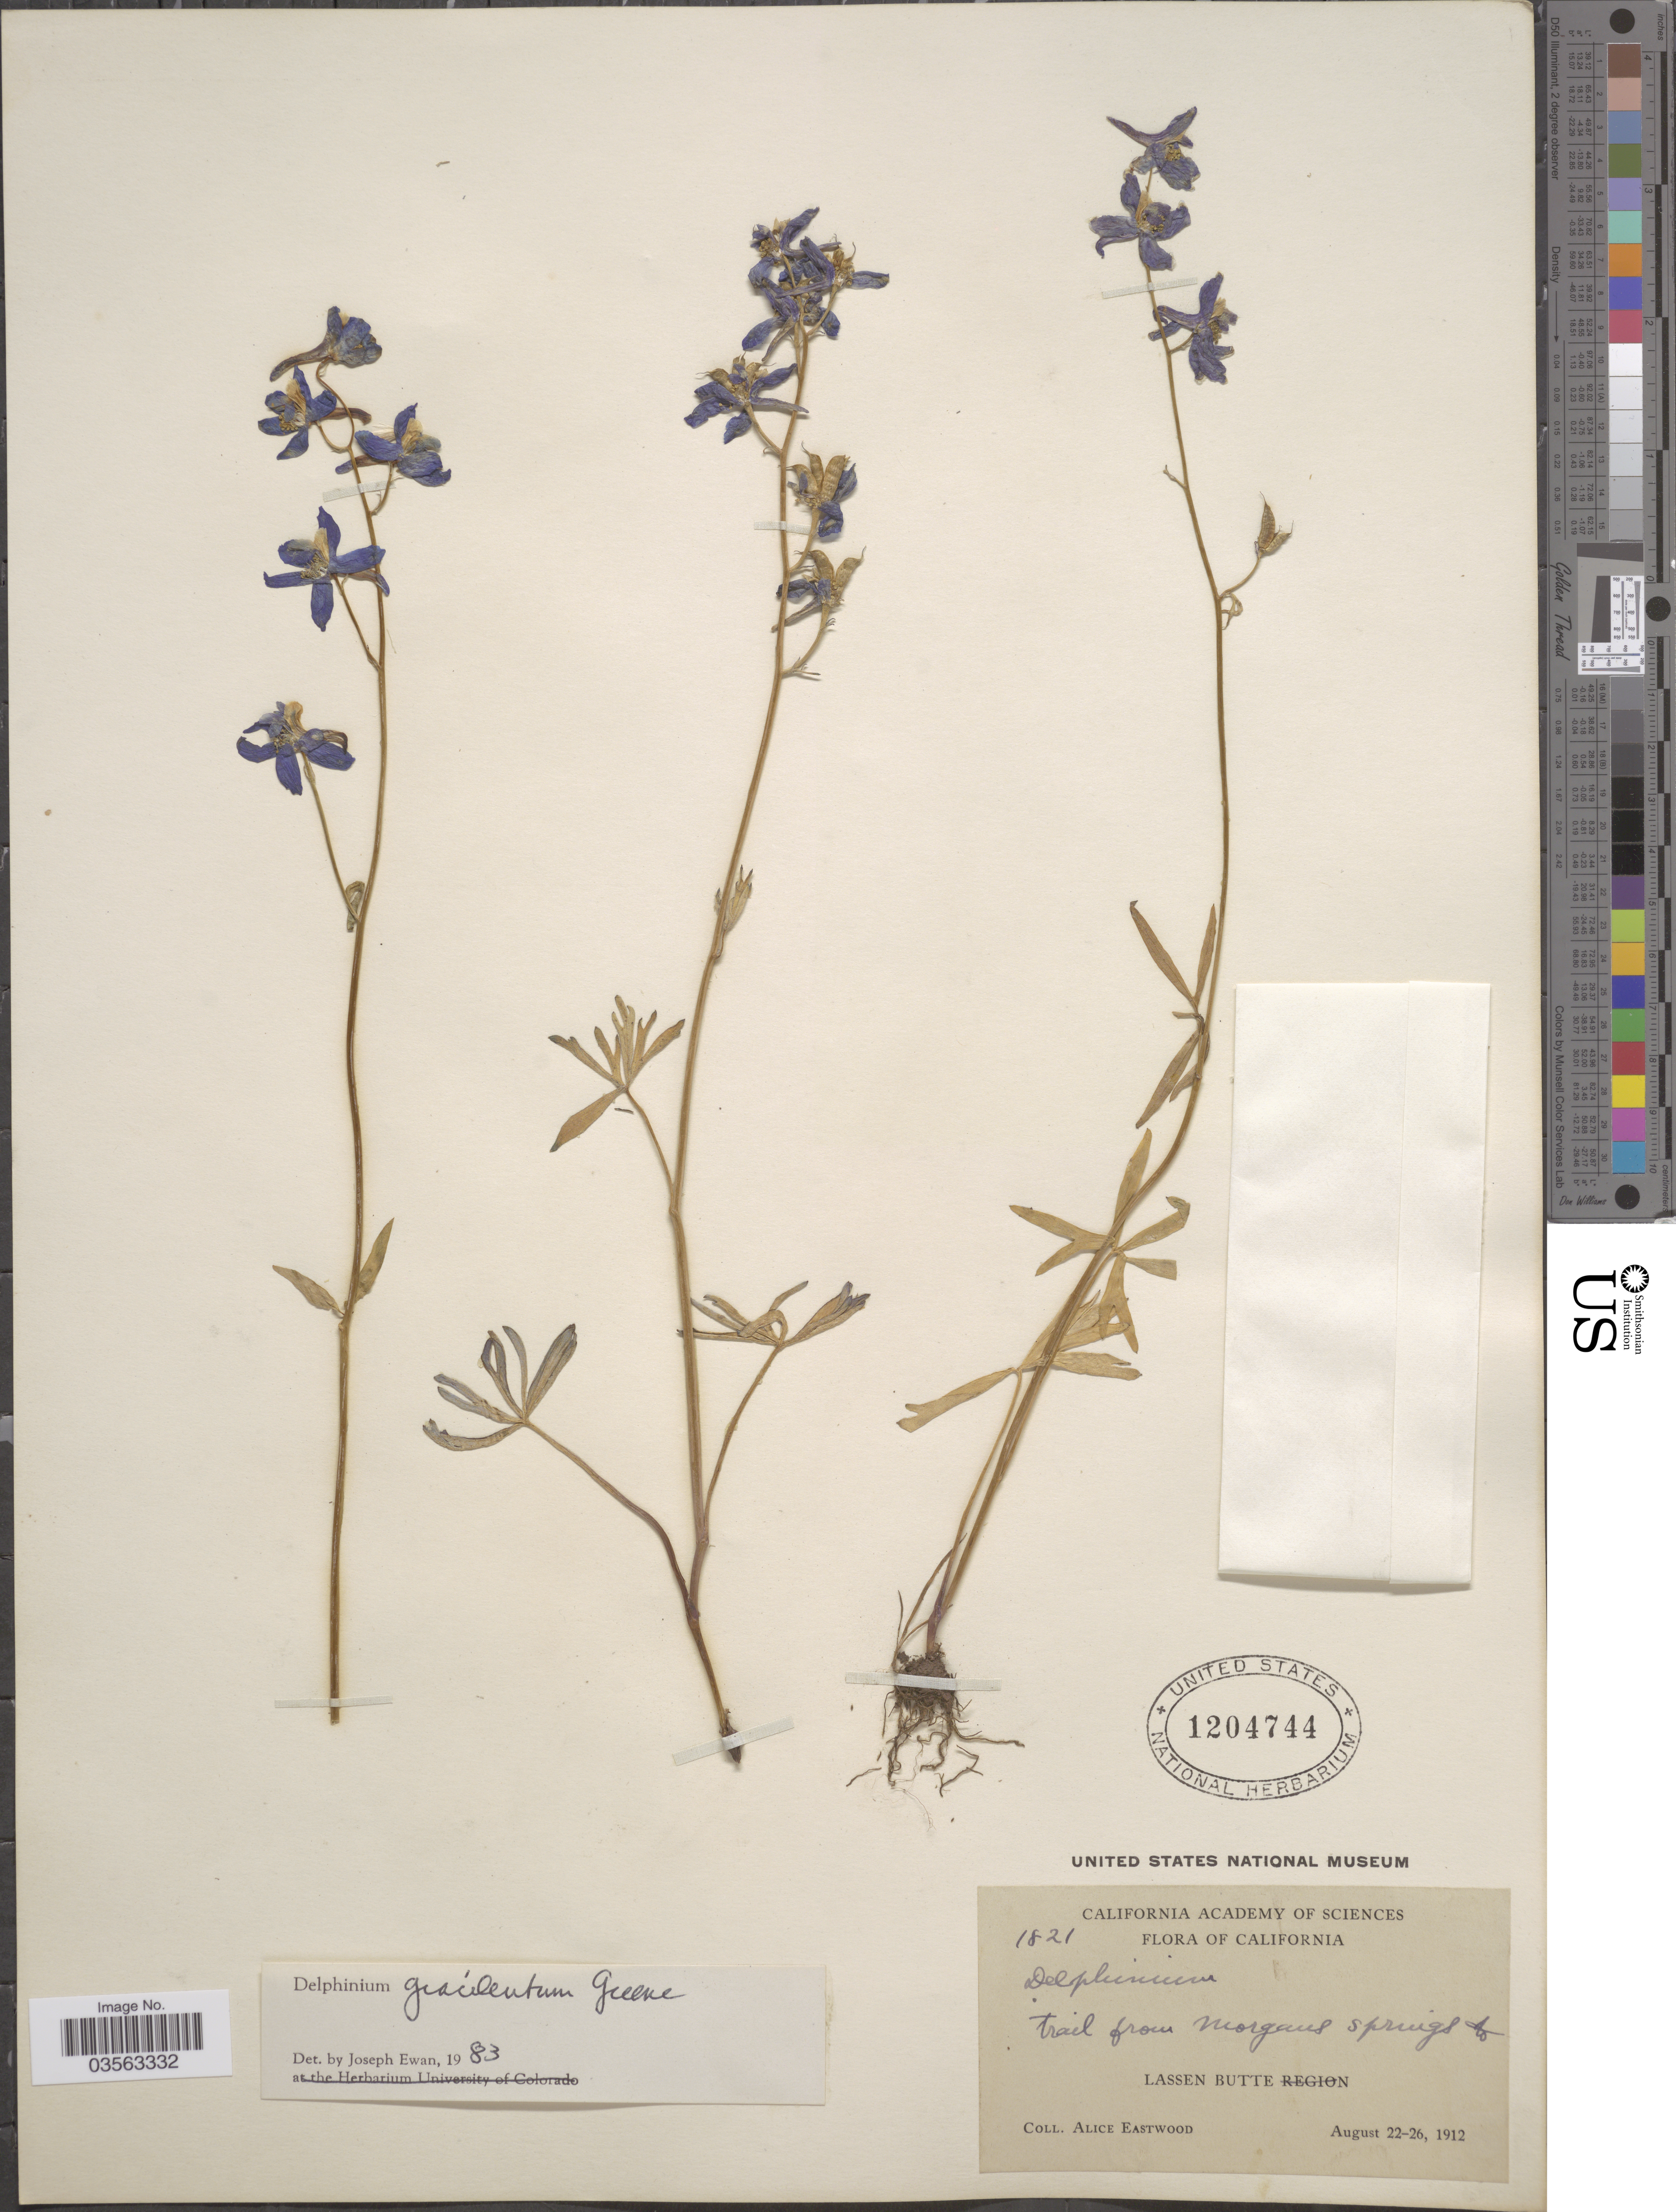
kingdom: Plantae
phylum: Tracheophyta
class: Magnoliopsida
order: Ranunculales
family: Ranunculaceae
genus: Delphinium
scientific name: Delphinium gracilentum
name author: Greene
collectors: A. Eastwood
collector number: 1821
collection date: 1912-08-22/1912-08-26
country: United States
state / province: California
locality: Trail from Morgans springs to Lassen Butte.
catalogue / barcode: US 1204744